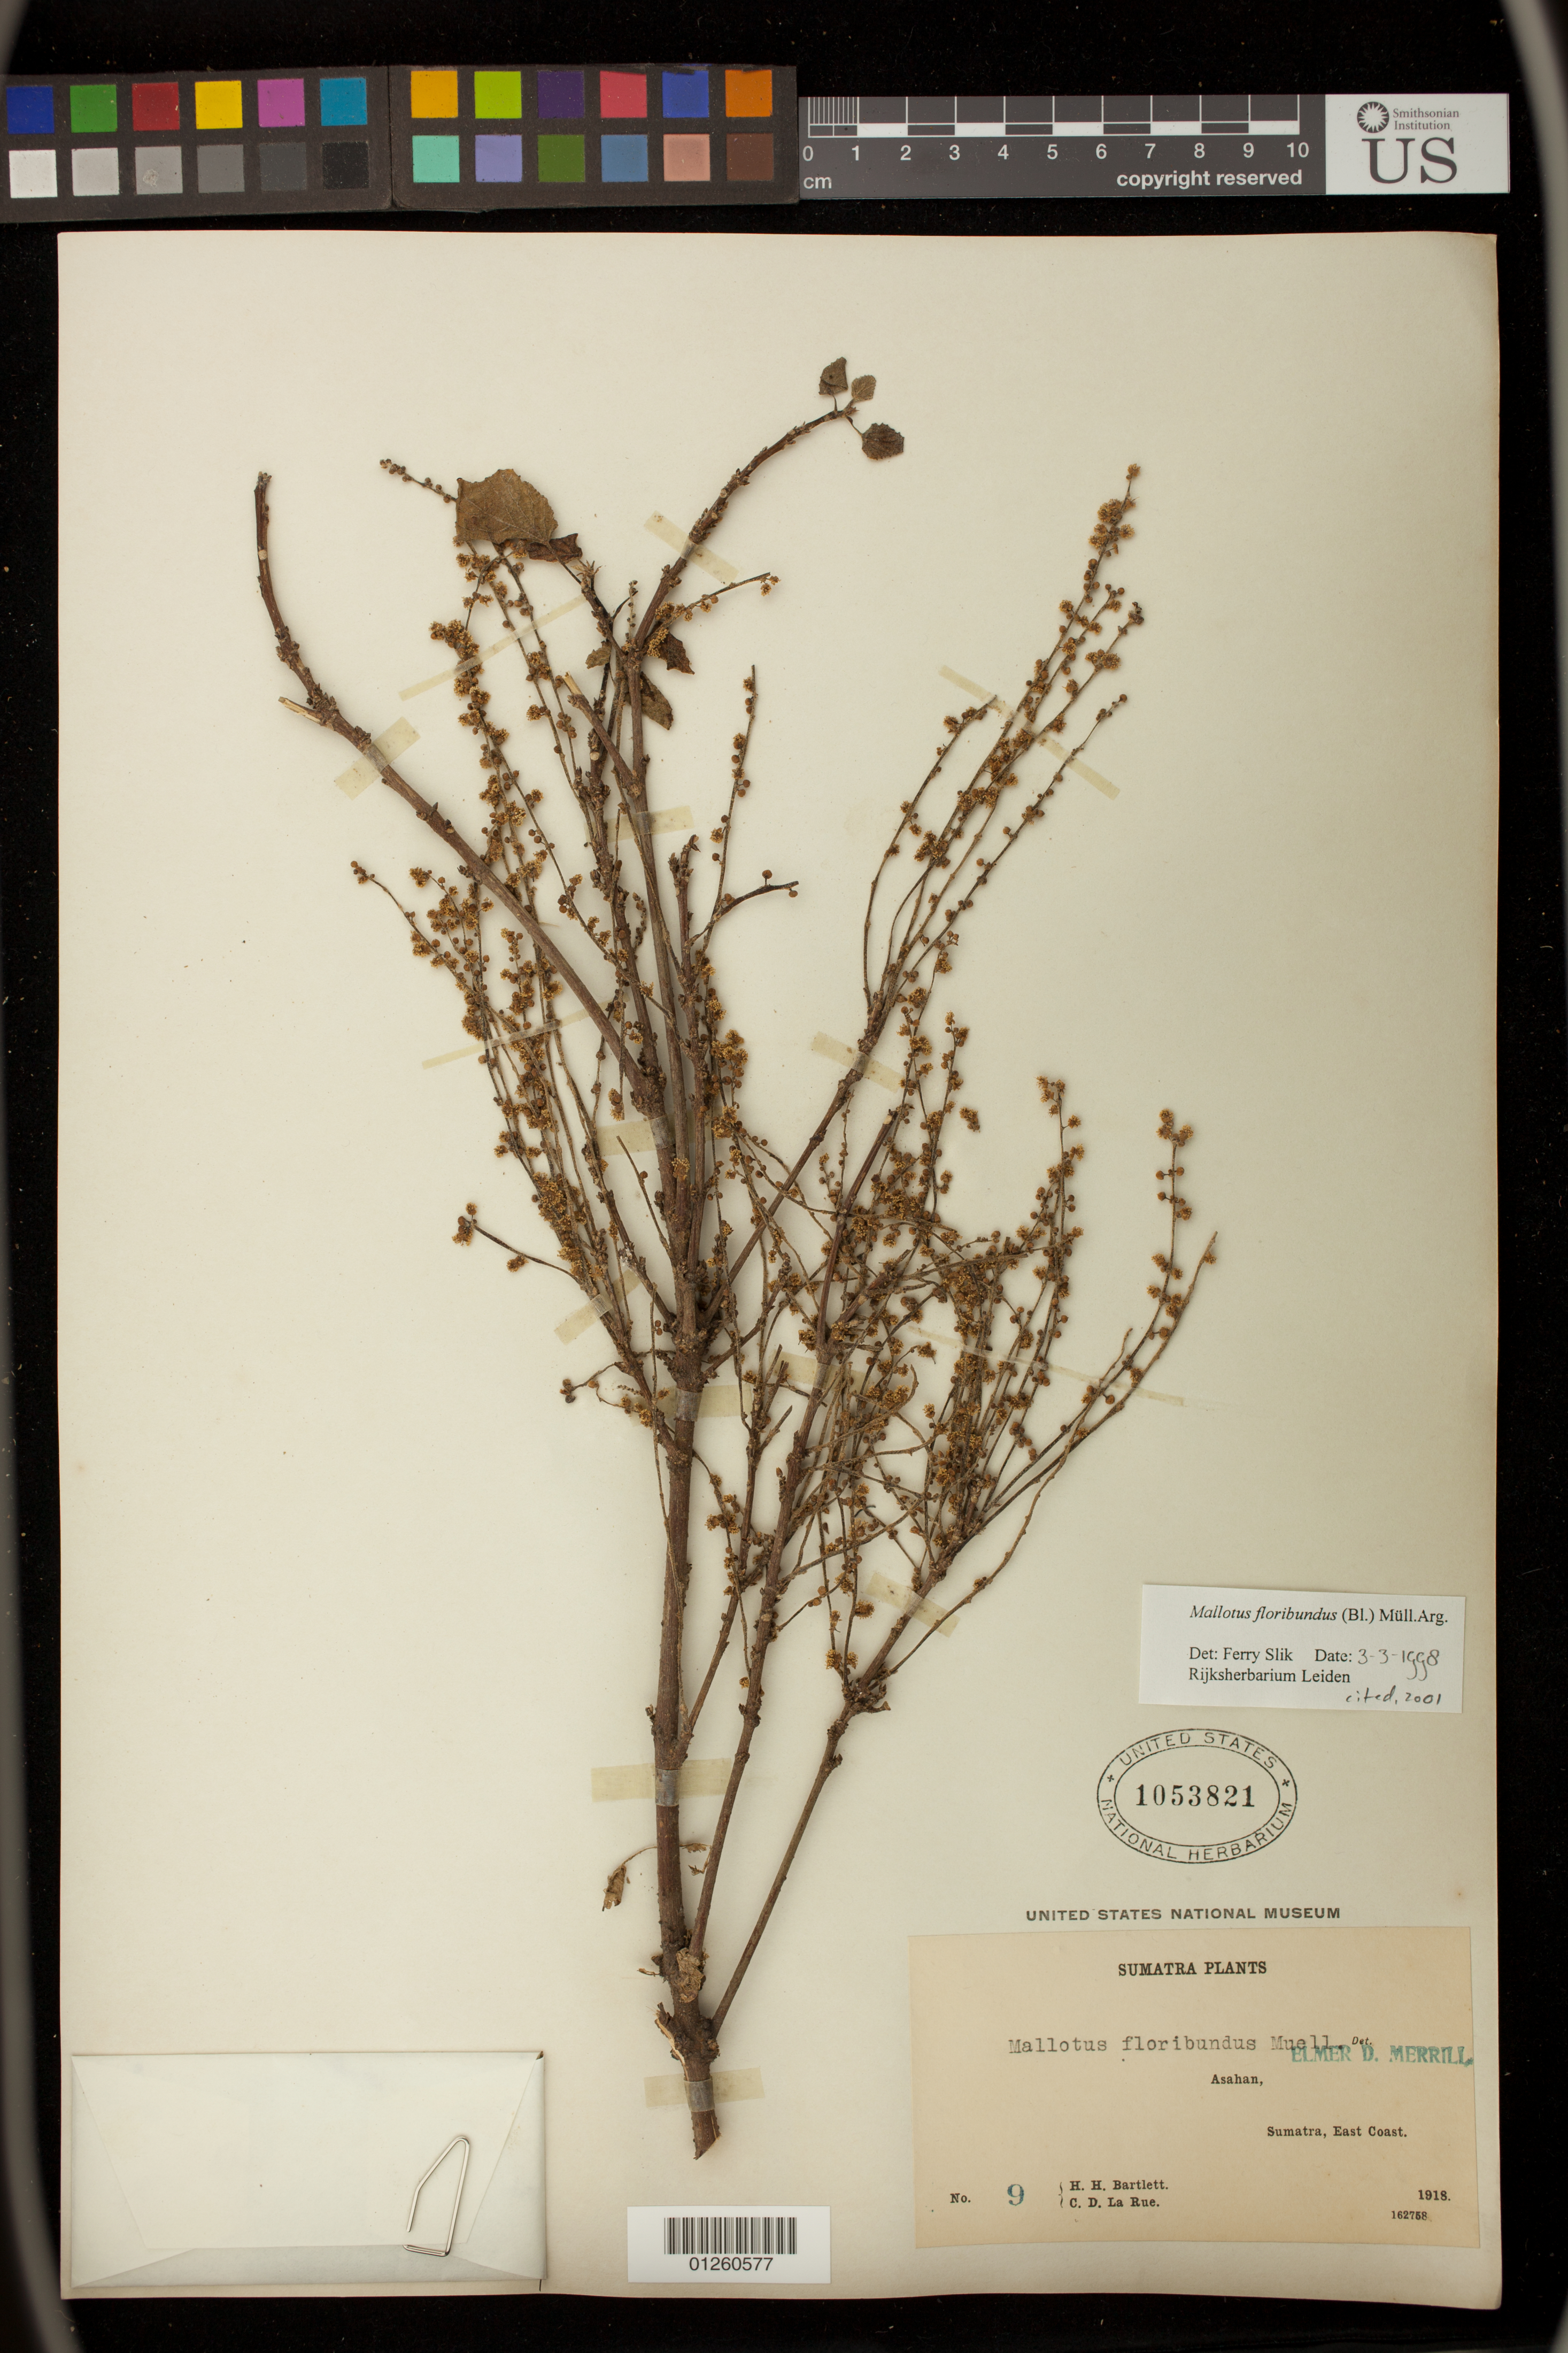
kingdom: Plantae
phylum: Tracheophyta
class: Magnoliopsida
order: Malpighiales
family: Euphorbiaceae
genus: Mallotus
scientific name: Mallotus floribundus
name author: (Blume) Müll. Arg.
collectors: H. H. Bartlett & C. La Rue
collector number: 9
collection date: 1918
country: Indonesia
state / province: Sumatra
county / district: Sumatera Utara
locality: Asahan, East Coast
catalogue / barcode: US 1053821